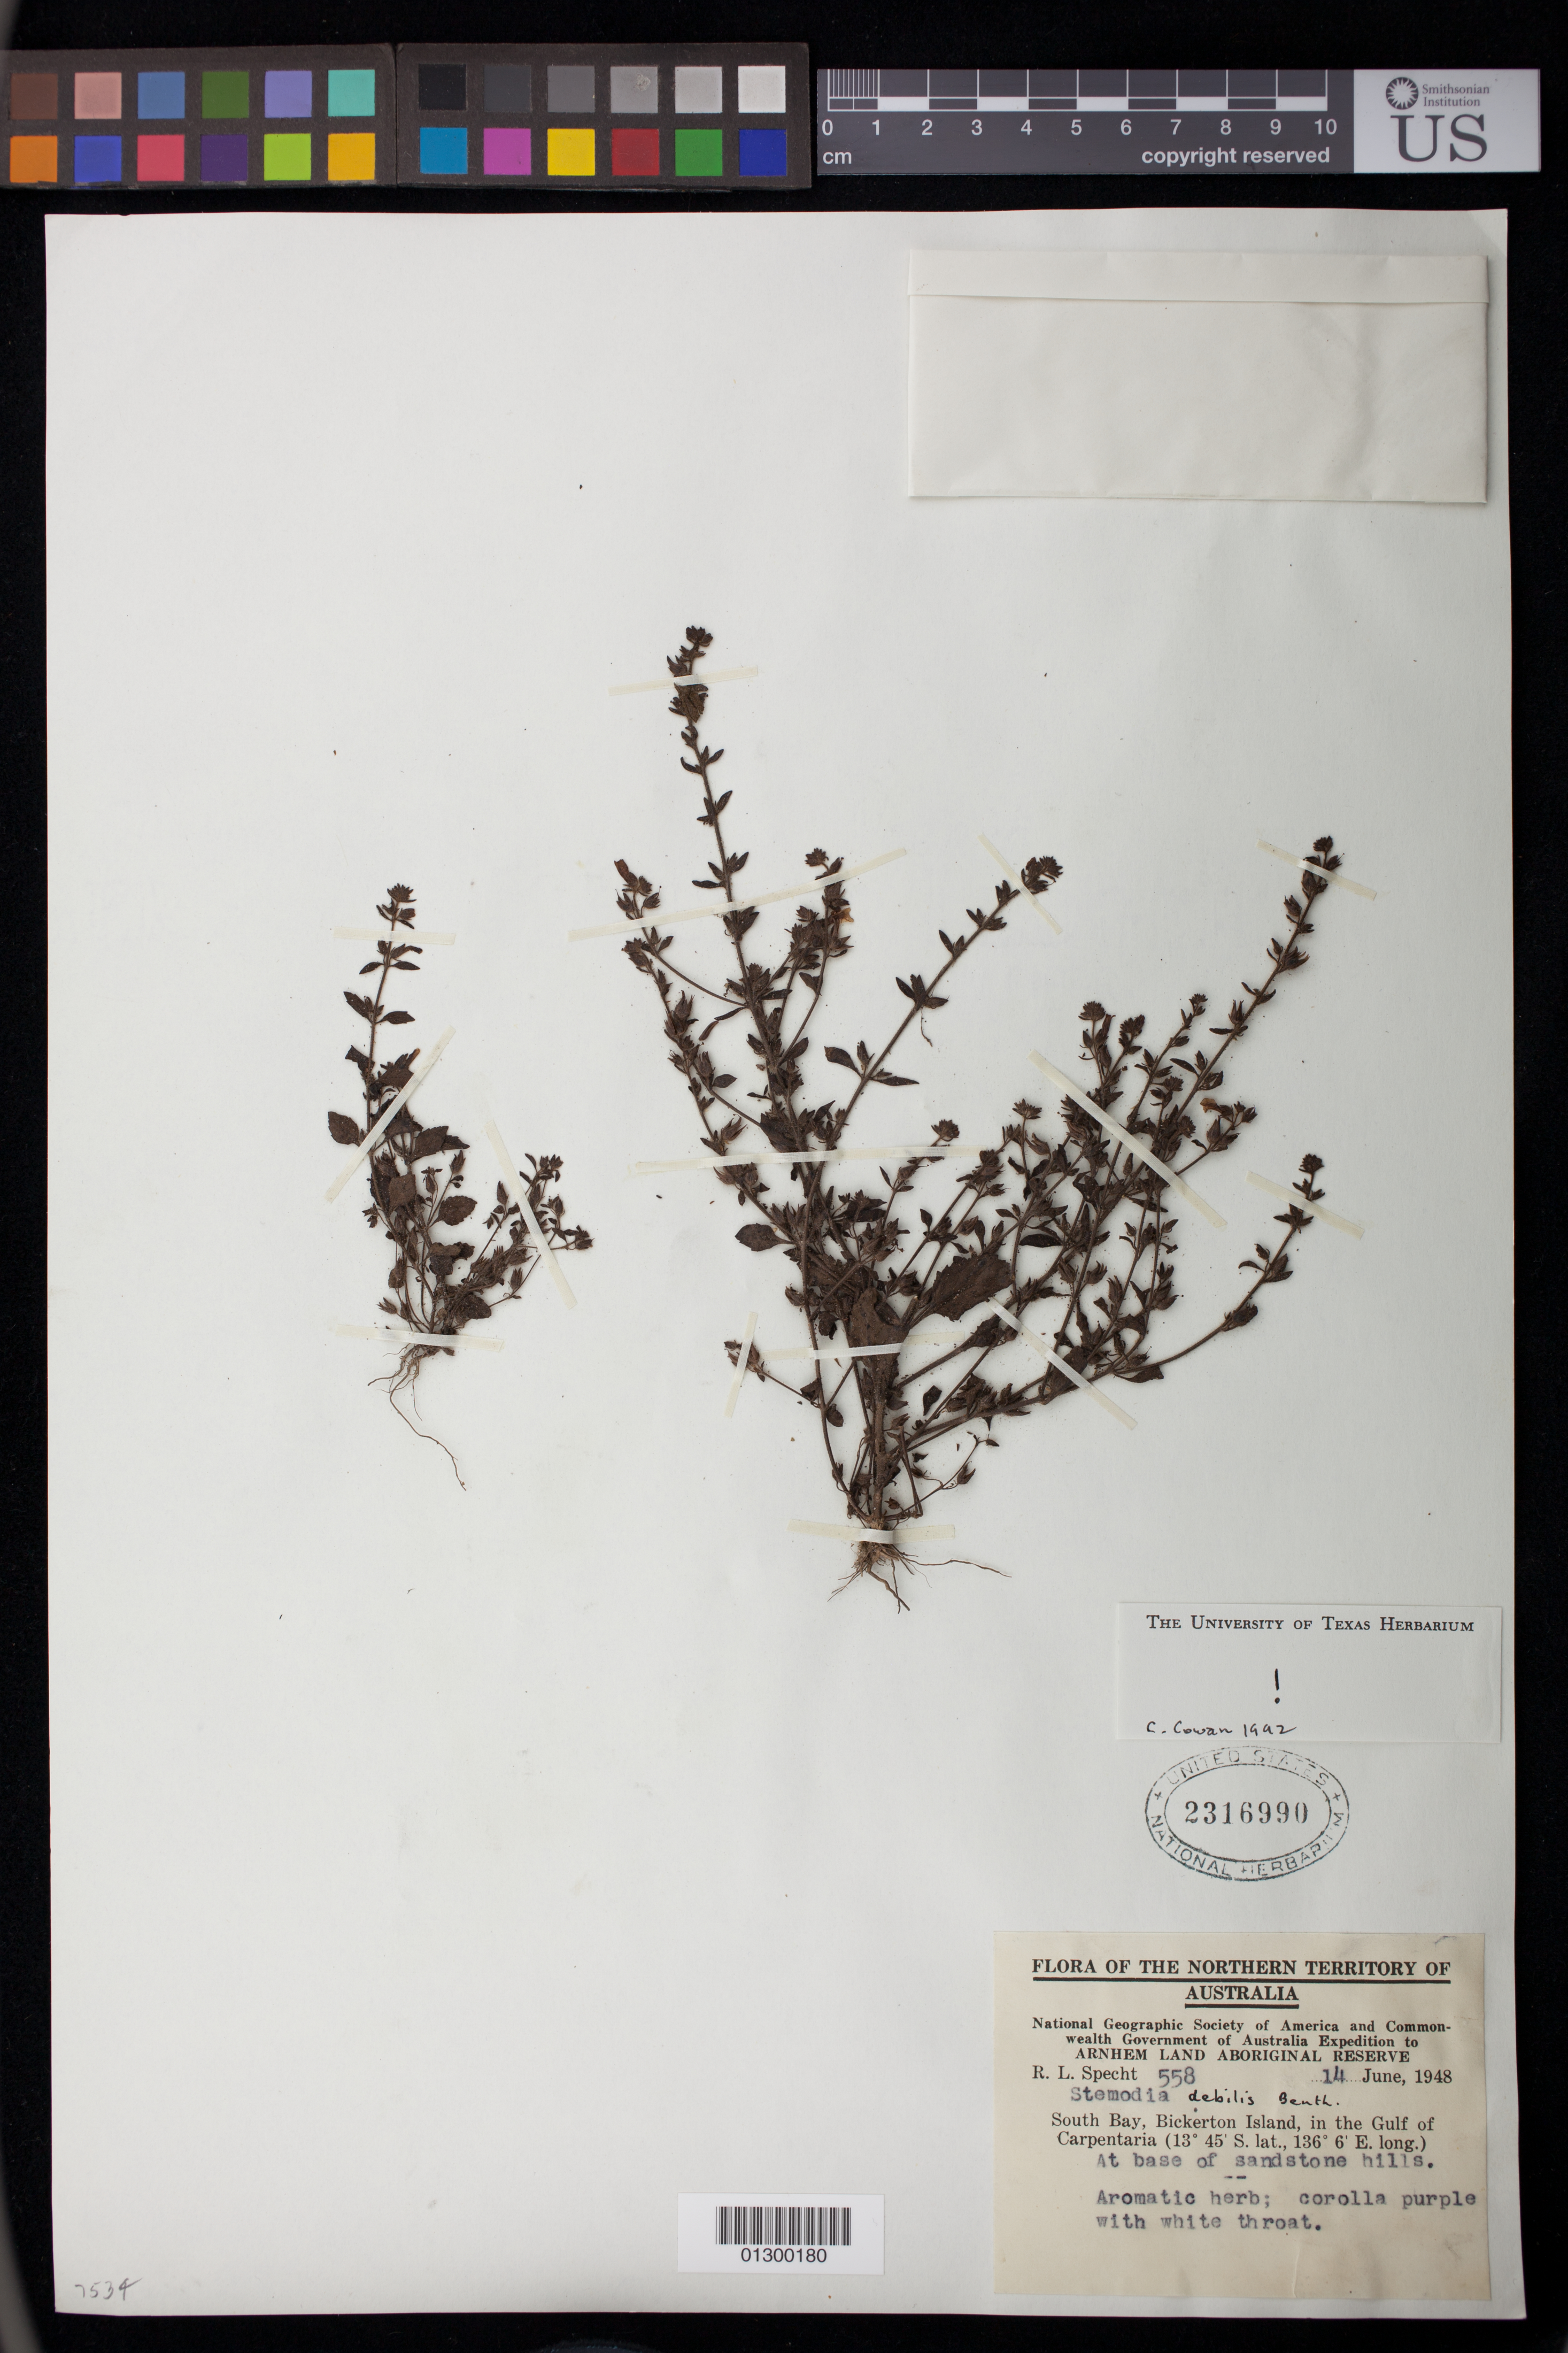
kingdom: Plantae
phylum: Tracheophyta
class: Magnoliopsida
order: Lamiales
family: Plantaginaceae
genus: Stemodia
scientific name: Stemodia debilis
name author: Benth.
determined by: Cowan, C.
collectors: R. L. Specht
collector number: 558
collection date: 1948-06-14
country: Australia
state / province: Northern Territory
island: Bickerton Island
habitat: At base of sandstone hills.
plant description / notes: Aromatic herb; corolla purple with white throat.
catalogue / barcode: US 2316990